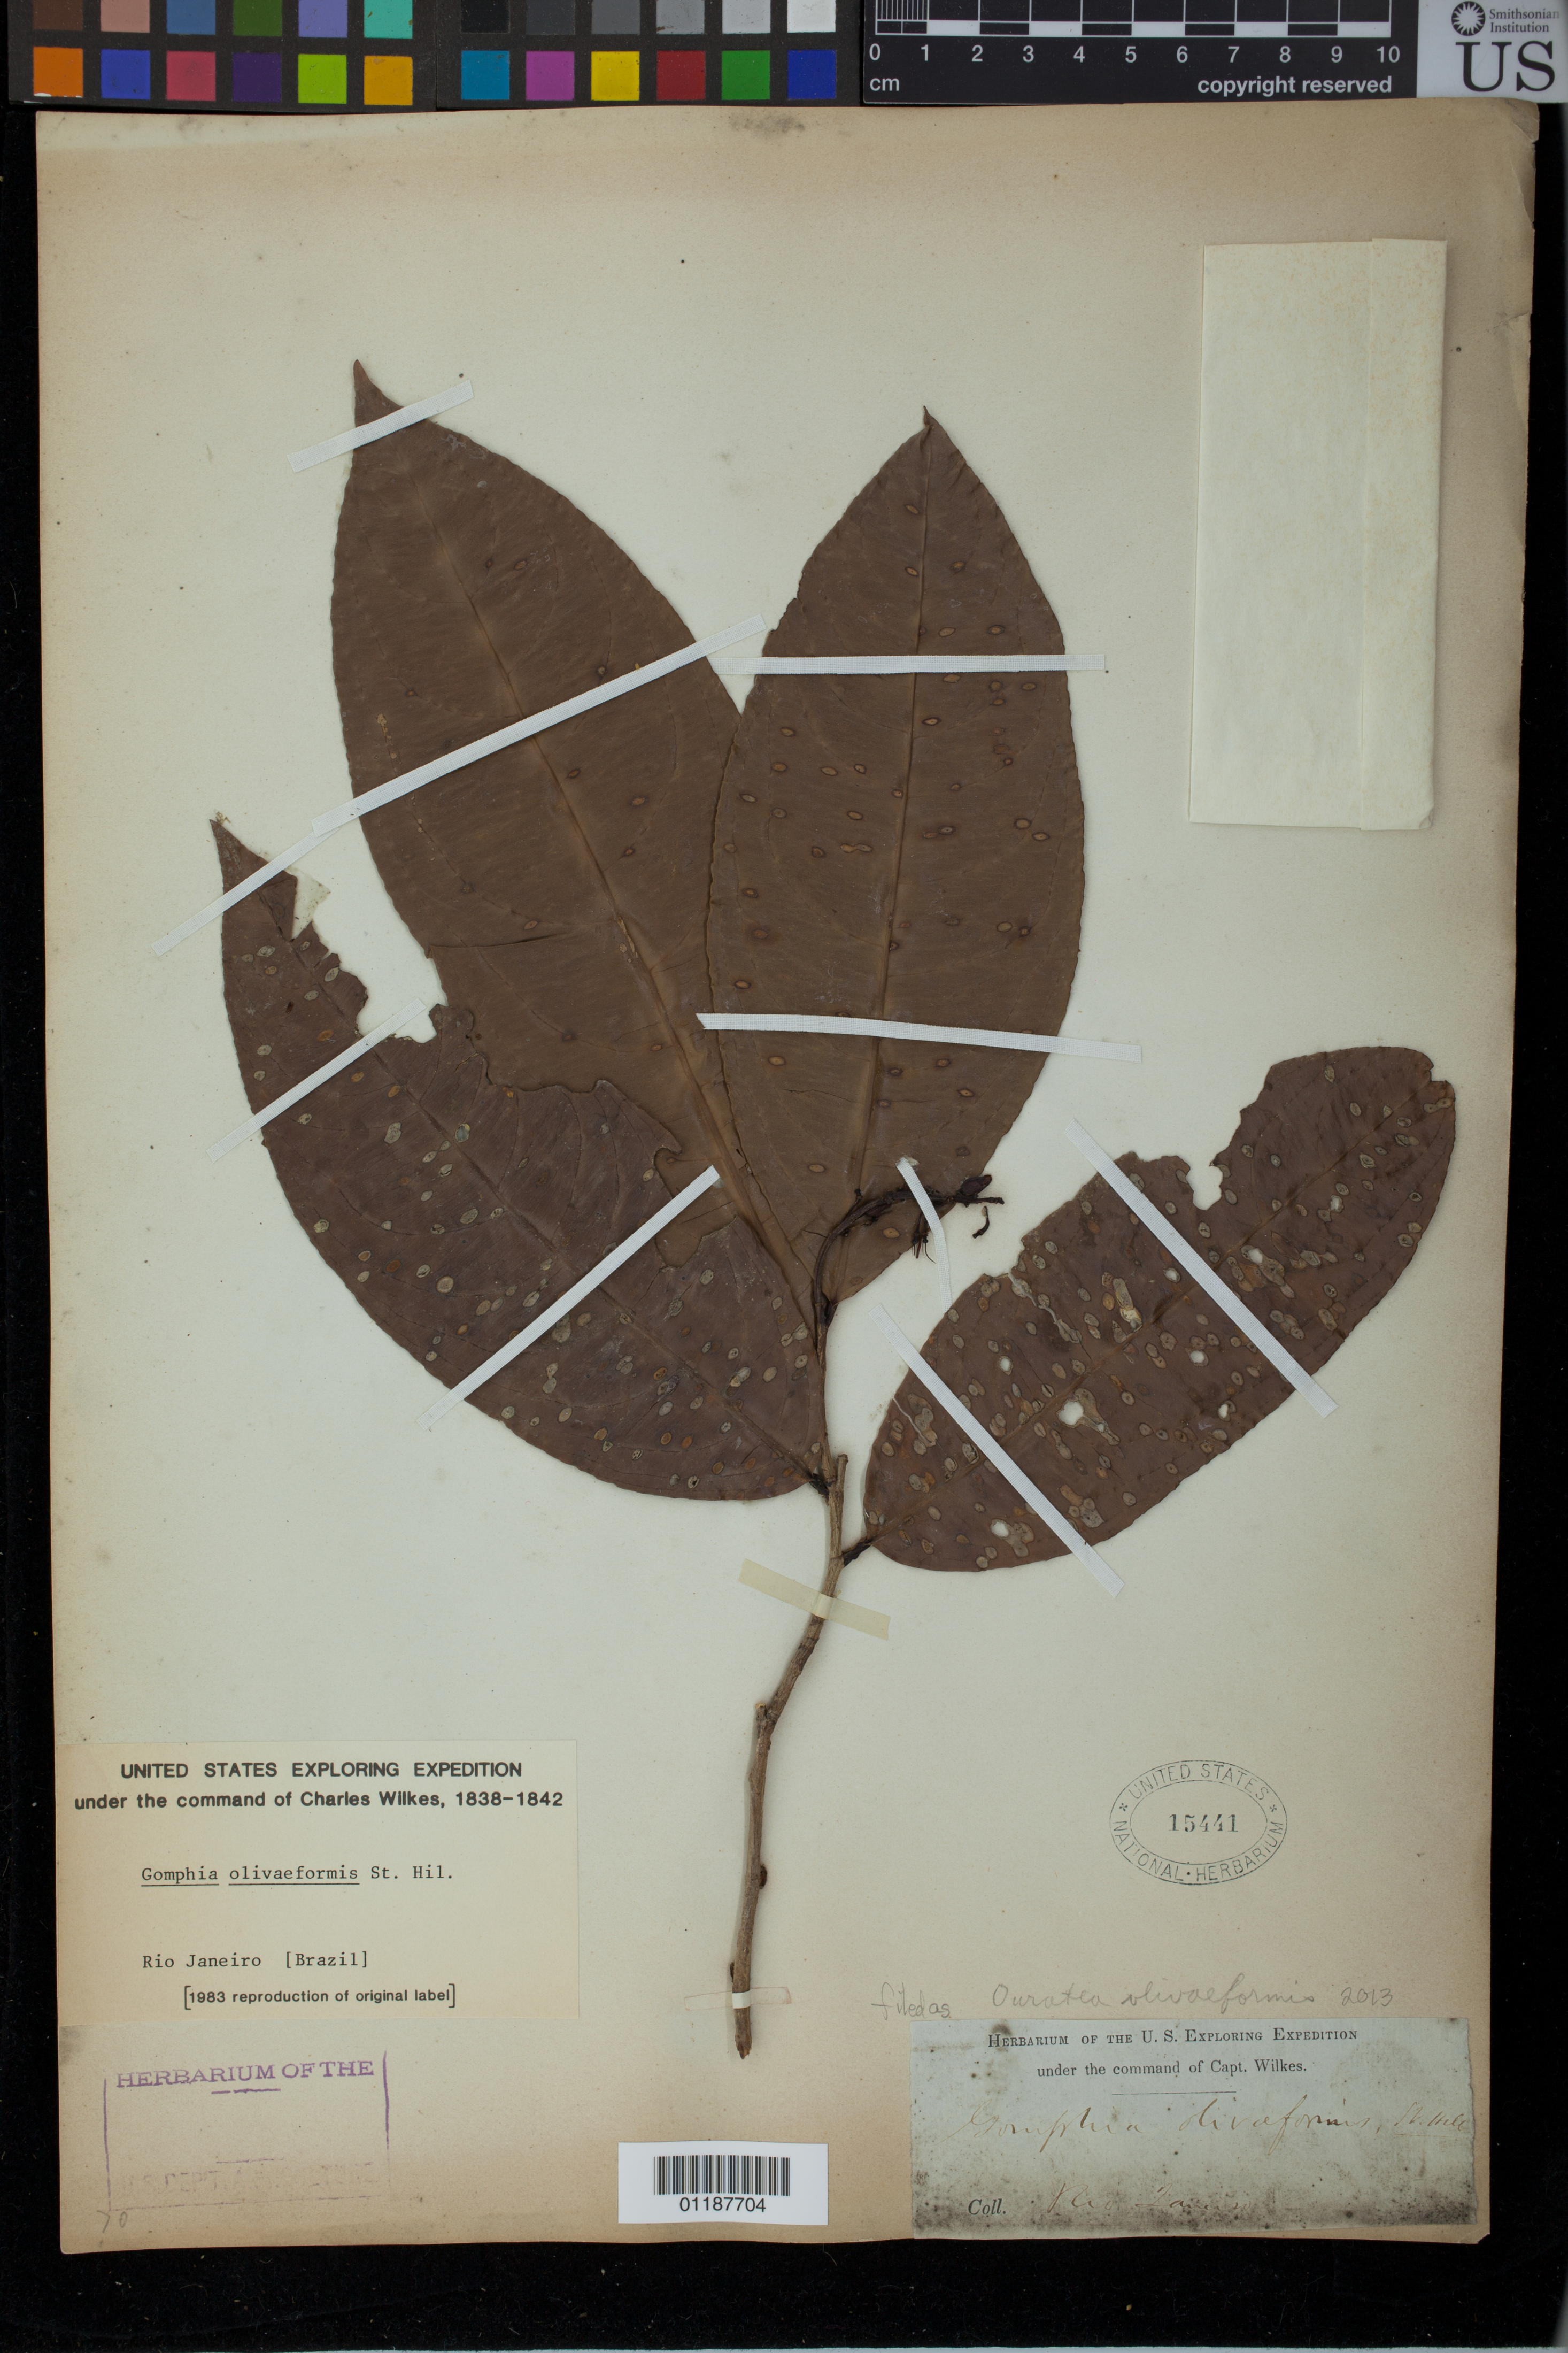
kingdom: Plantae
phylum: Tracheophyta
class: Magnoliopsida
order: Malpighiales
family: Ochnaceae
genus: Ouratea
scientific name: Ouratea oliviformis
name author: (A. St.-Hil.) Engl.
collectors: Wilkes Explor. Exped.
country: Brazil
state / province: Río de Janeiro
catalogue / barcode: US 15441